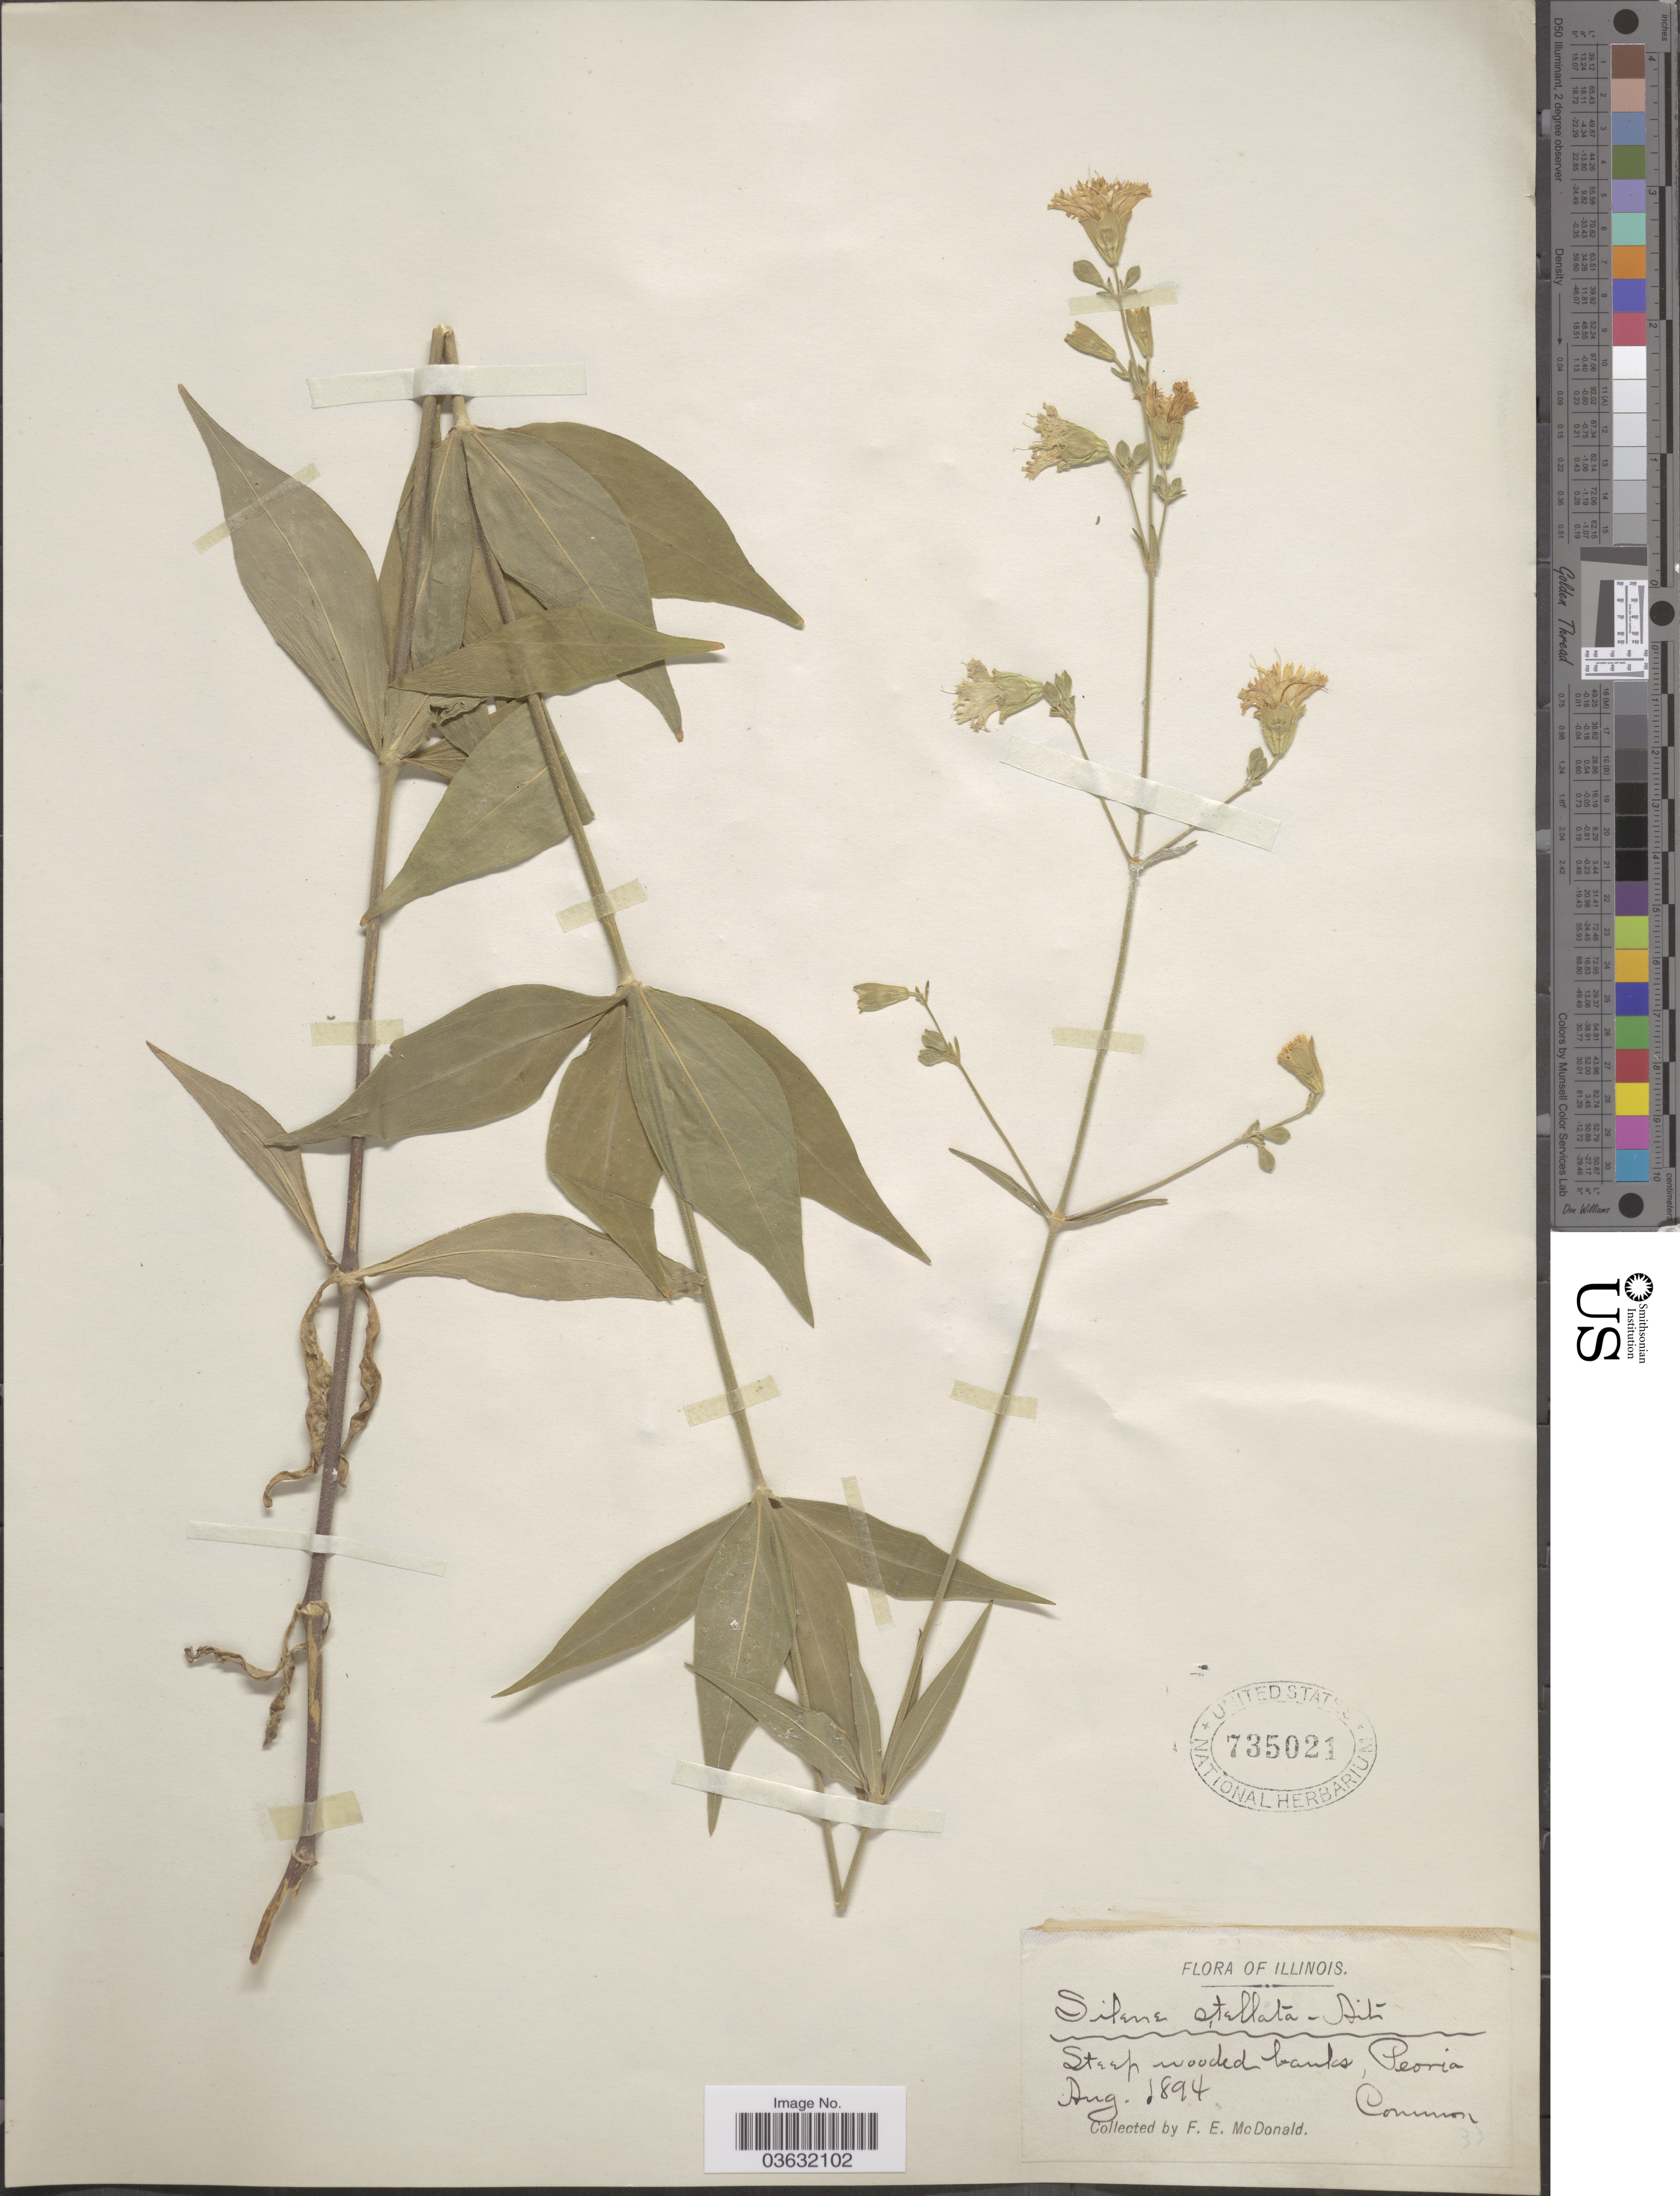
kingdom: Plantae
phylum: Tracheophyta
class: Magnoliopsida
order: Caryophyllales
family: Caryophyllaceae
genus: Silene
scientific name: Silene stellata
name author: (L.) Coyte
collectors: F. E. McDonald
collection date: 1894-08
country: United States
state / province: Illinois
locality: Steep wooded banks, Peoria.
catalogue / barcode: US 735021